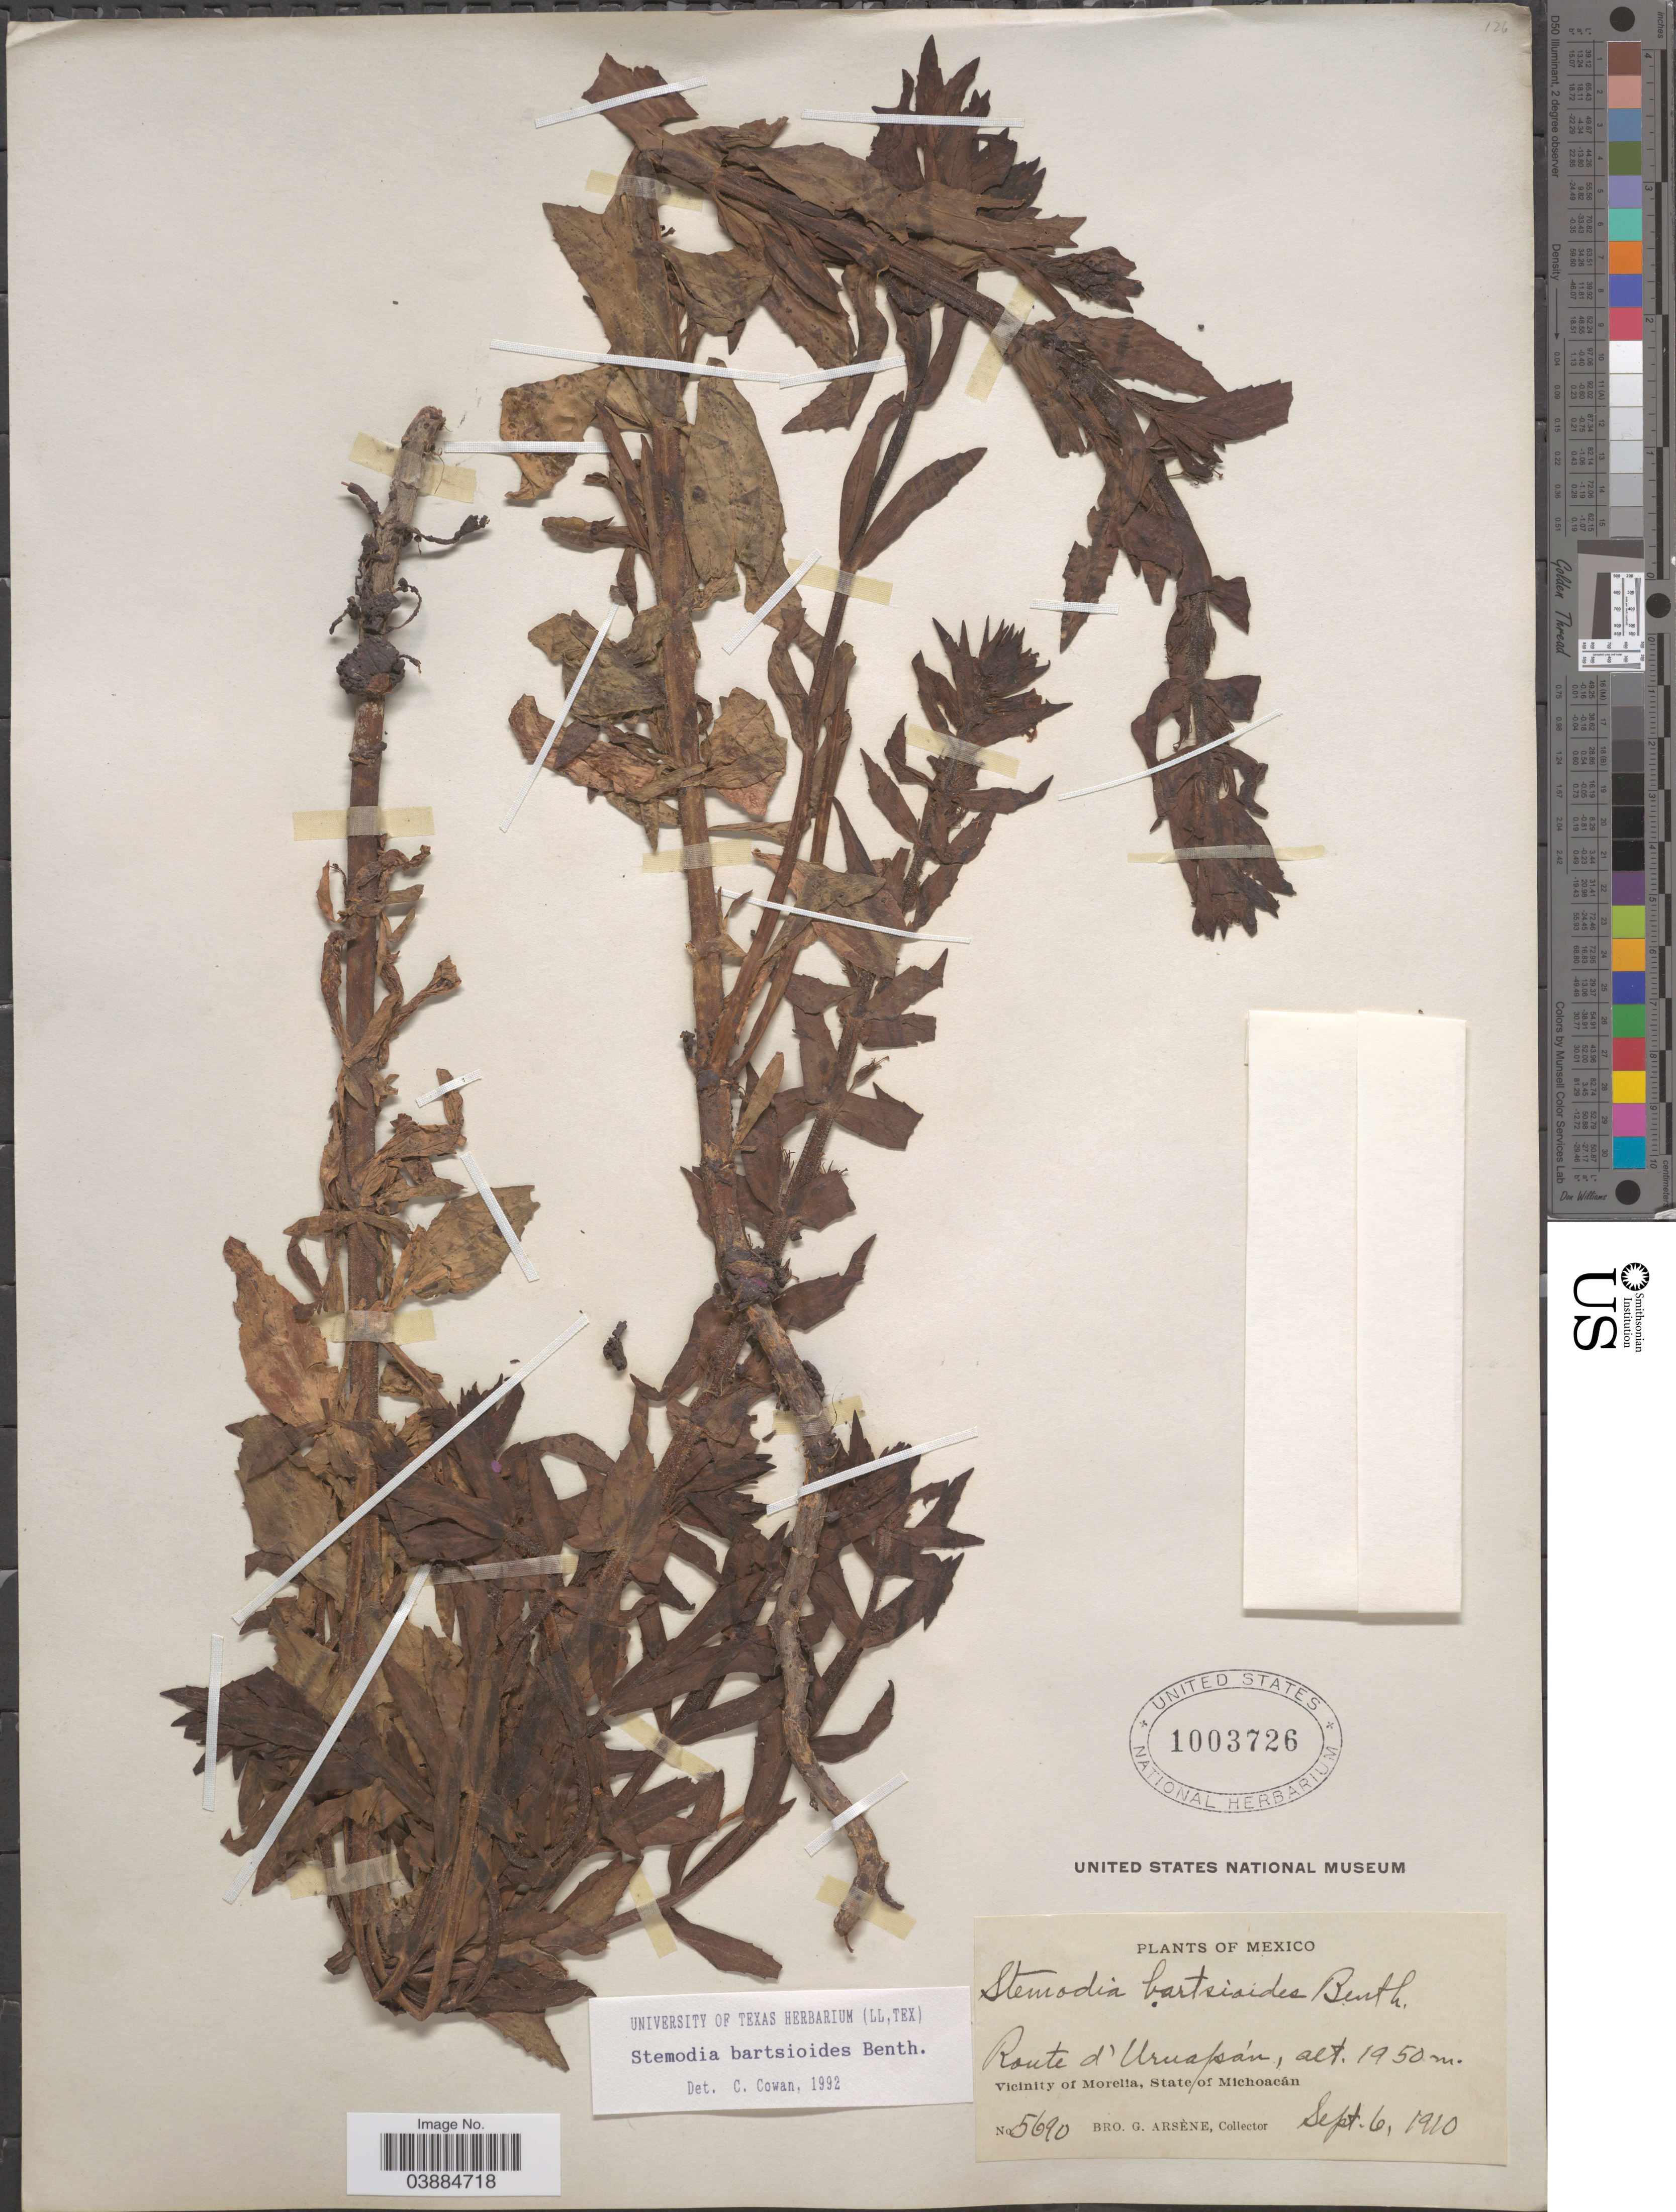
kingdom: Plantae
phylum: Tracheophyta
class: Magnoliopsida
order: Lamiales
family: Plantaginaceae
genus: Stemodia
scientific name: Stemodia bartsioides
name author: Benth.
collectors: Bro. G. Arsène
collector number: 5690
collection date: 1910-09-06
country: Mexico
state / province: Michoacán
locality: Route d'Uruapán. Vicinity of Morella.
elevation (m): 1950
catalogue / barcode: US 1003726